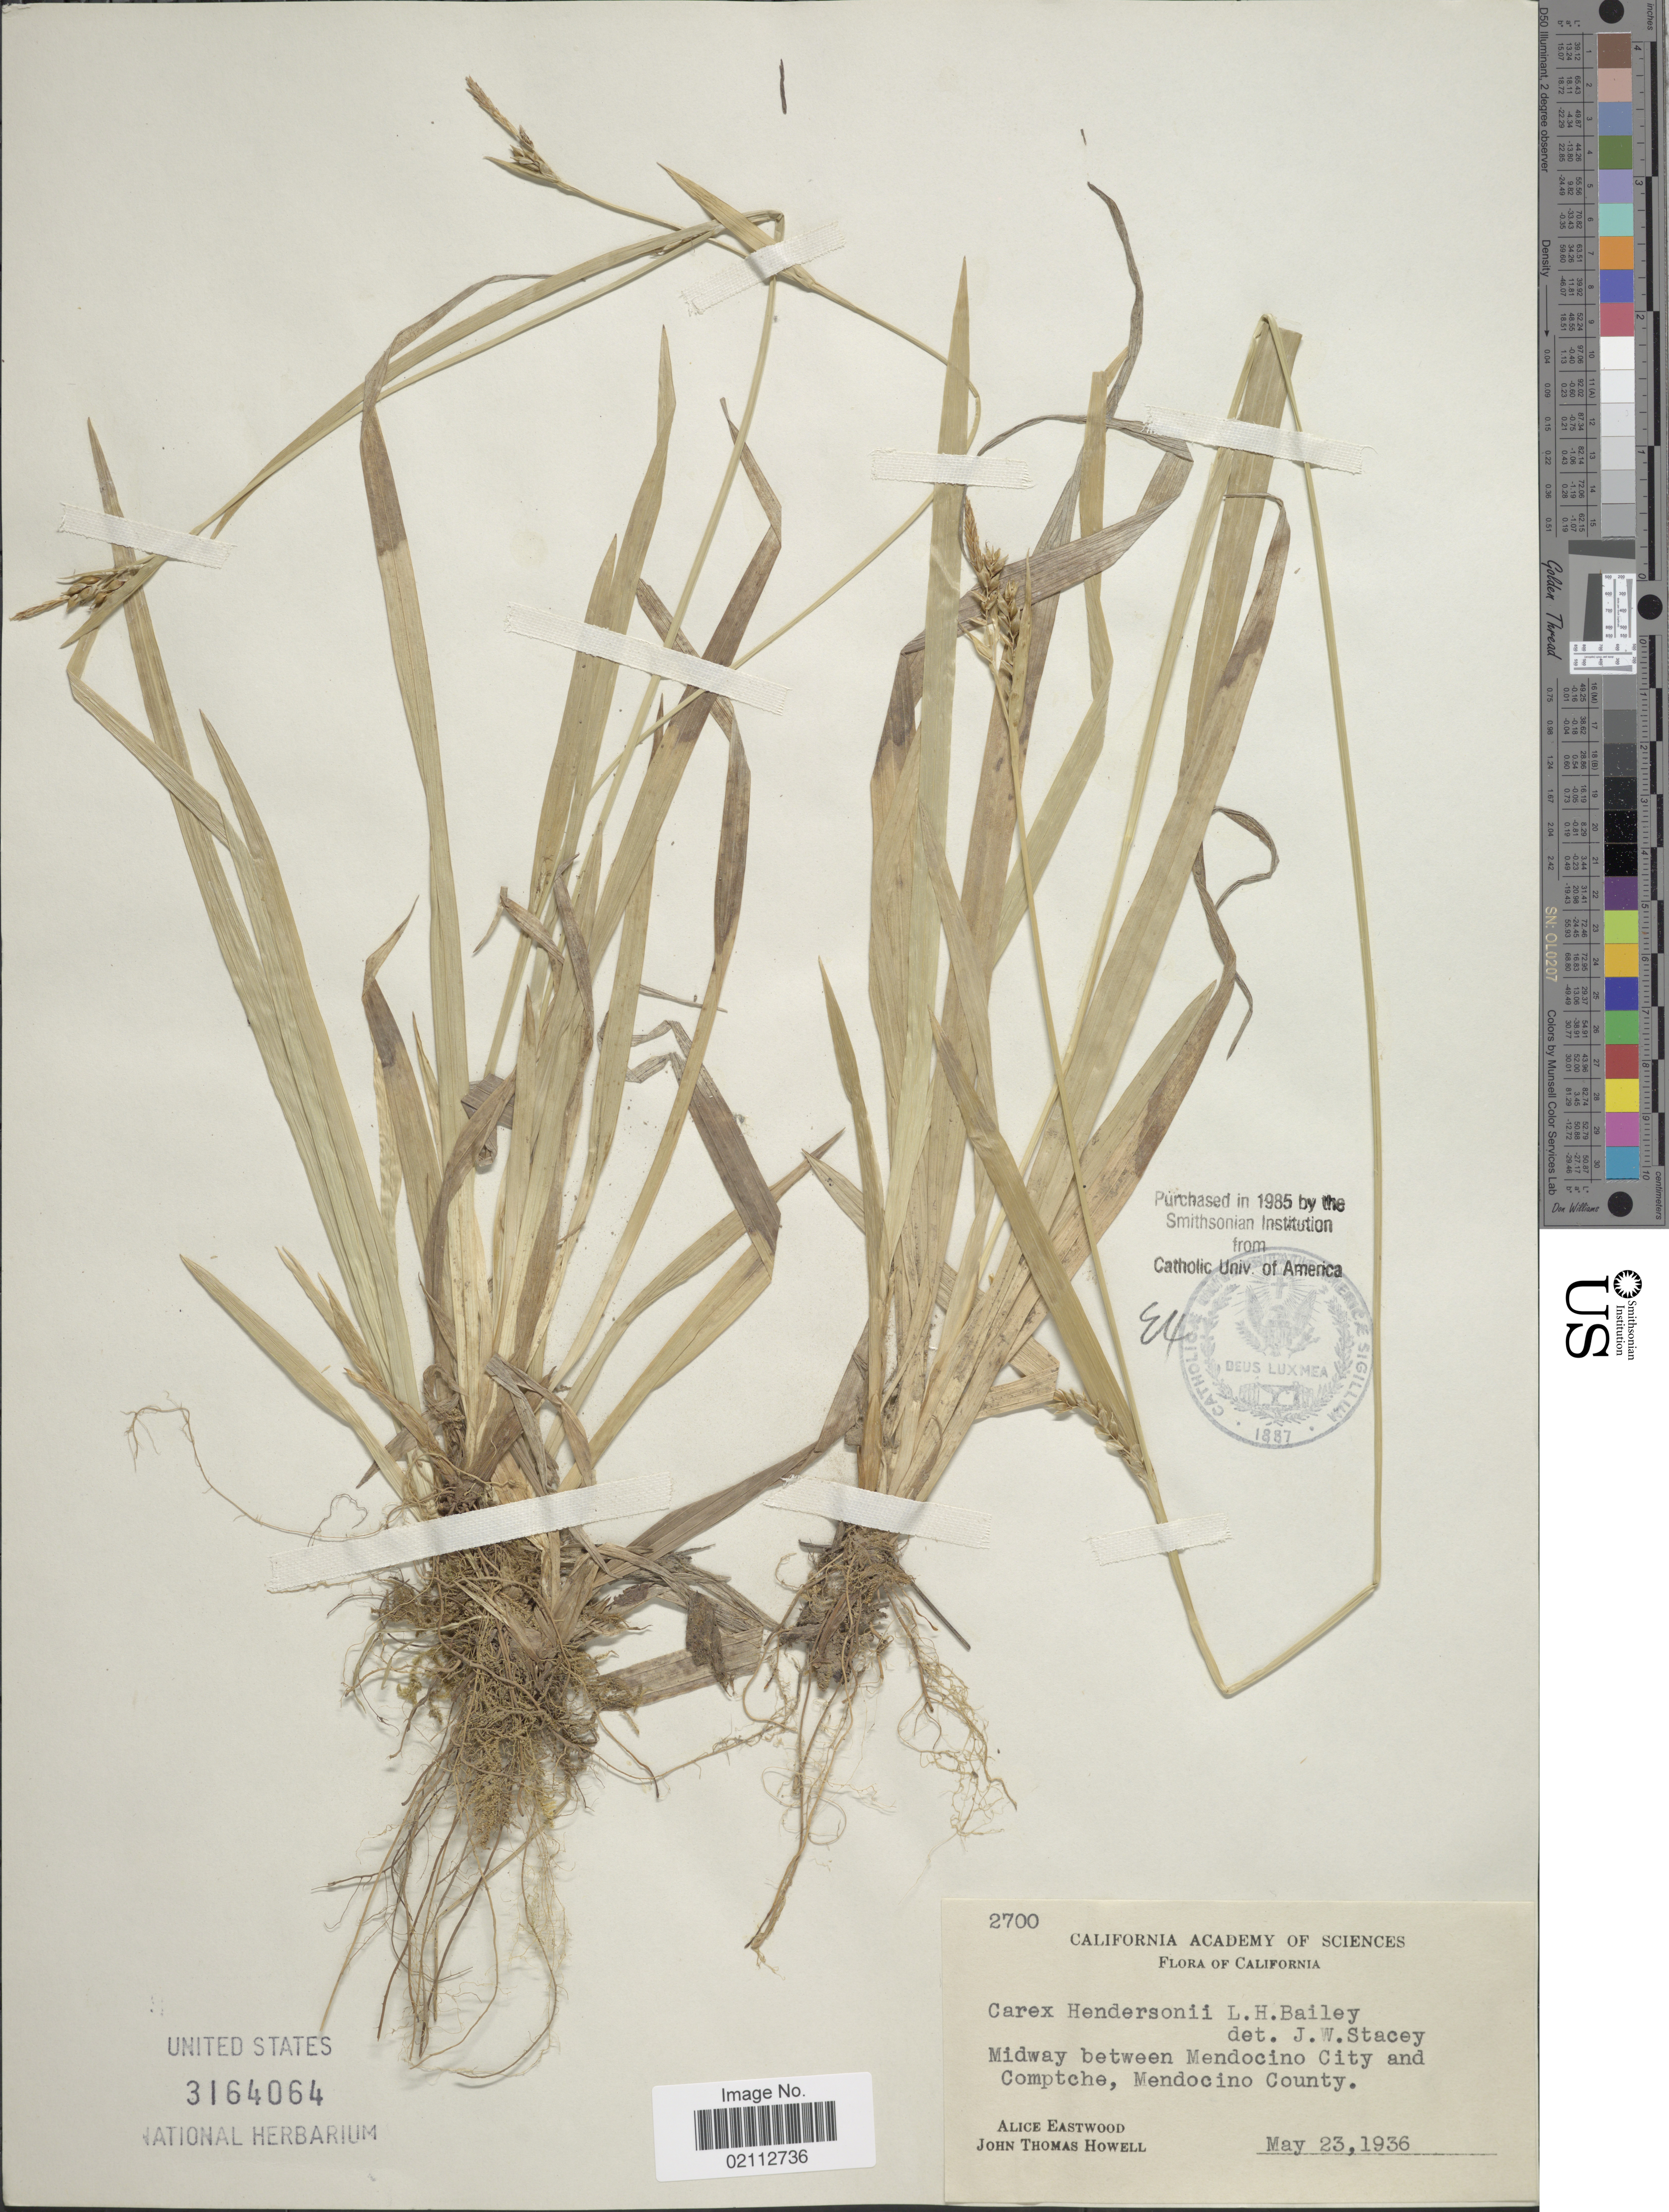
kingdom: Plantae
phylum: Tracheophyta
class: Liliopsida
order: Poales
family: Cyperaceae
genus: Carex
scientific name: Carex hendersonii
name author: L.H. Bailey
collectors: A. Eastwood & J. T. Howell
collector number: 2700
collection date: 1936-05-23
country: United States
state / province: California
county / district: Mendocino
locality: Midway between Mendocino City and Comptche, Mendocino County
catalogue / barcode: US 3164064